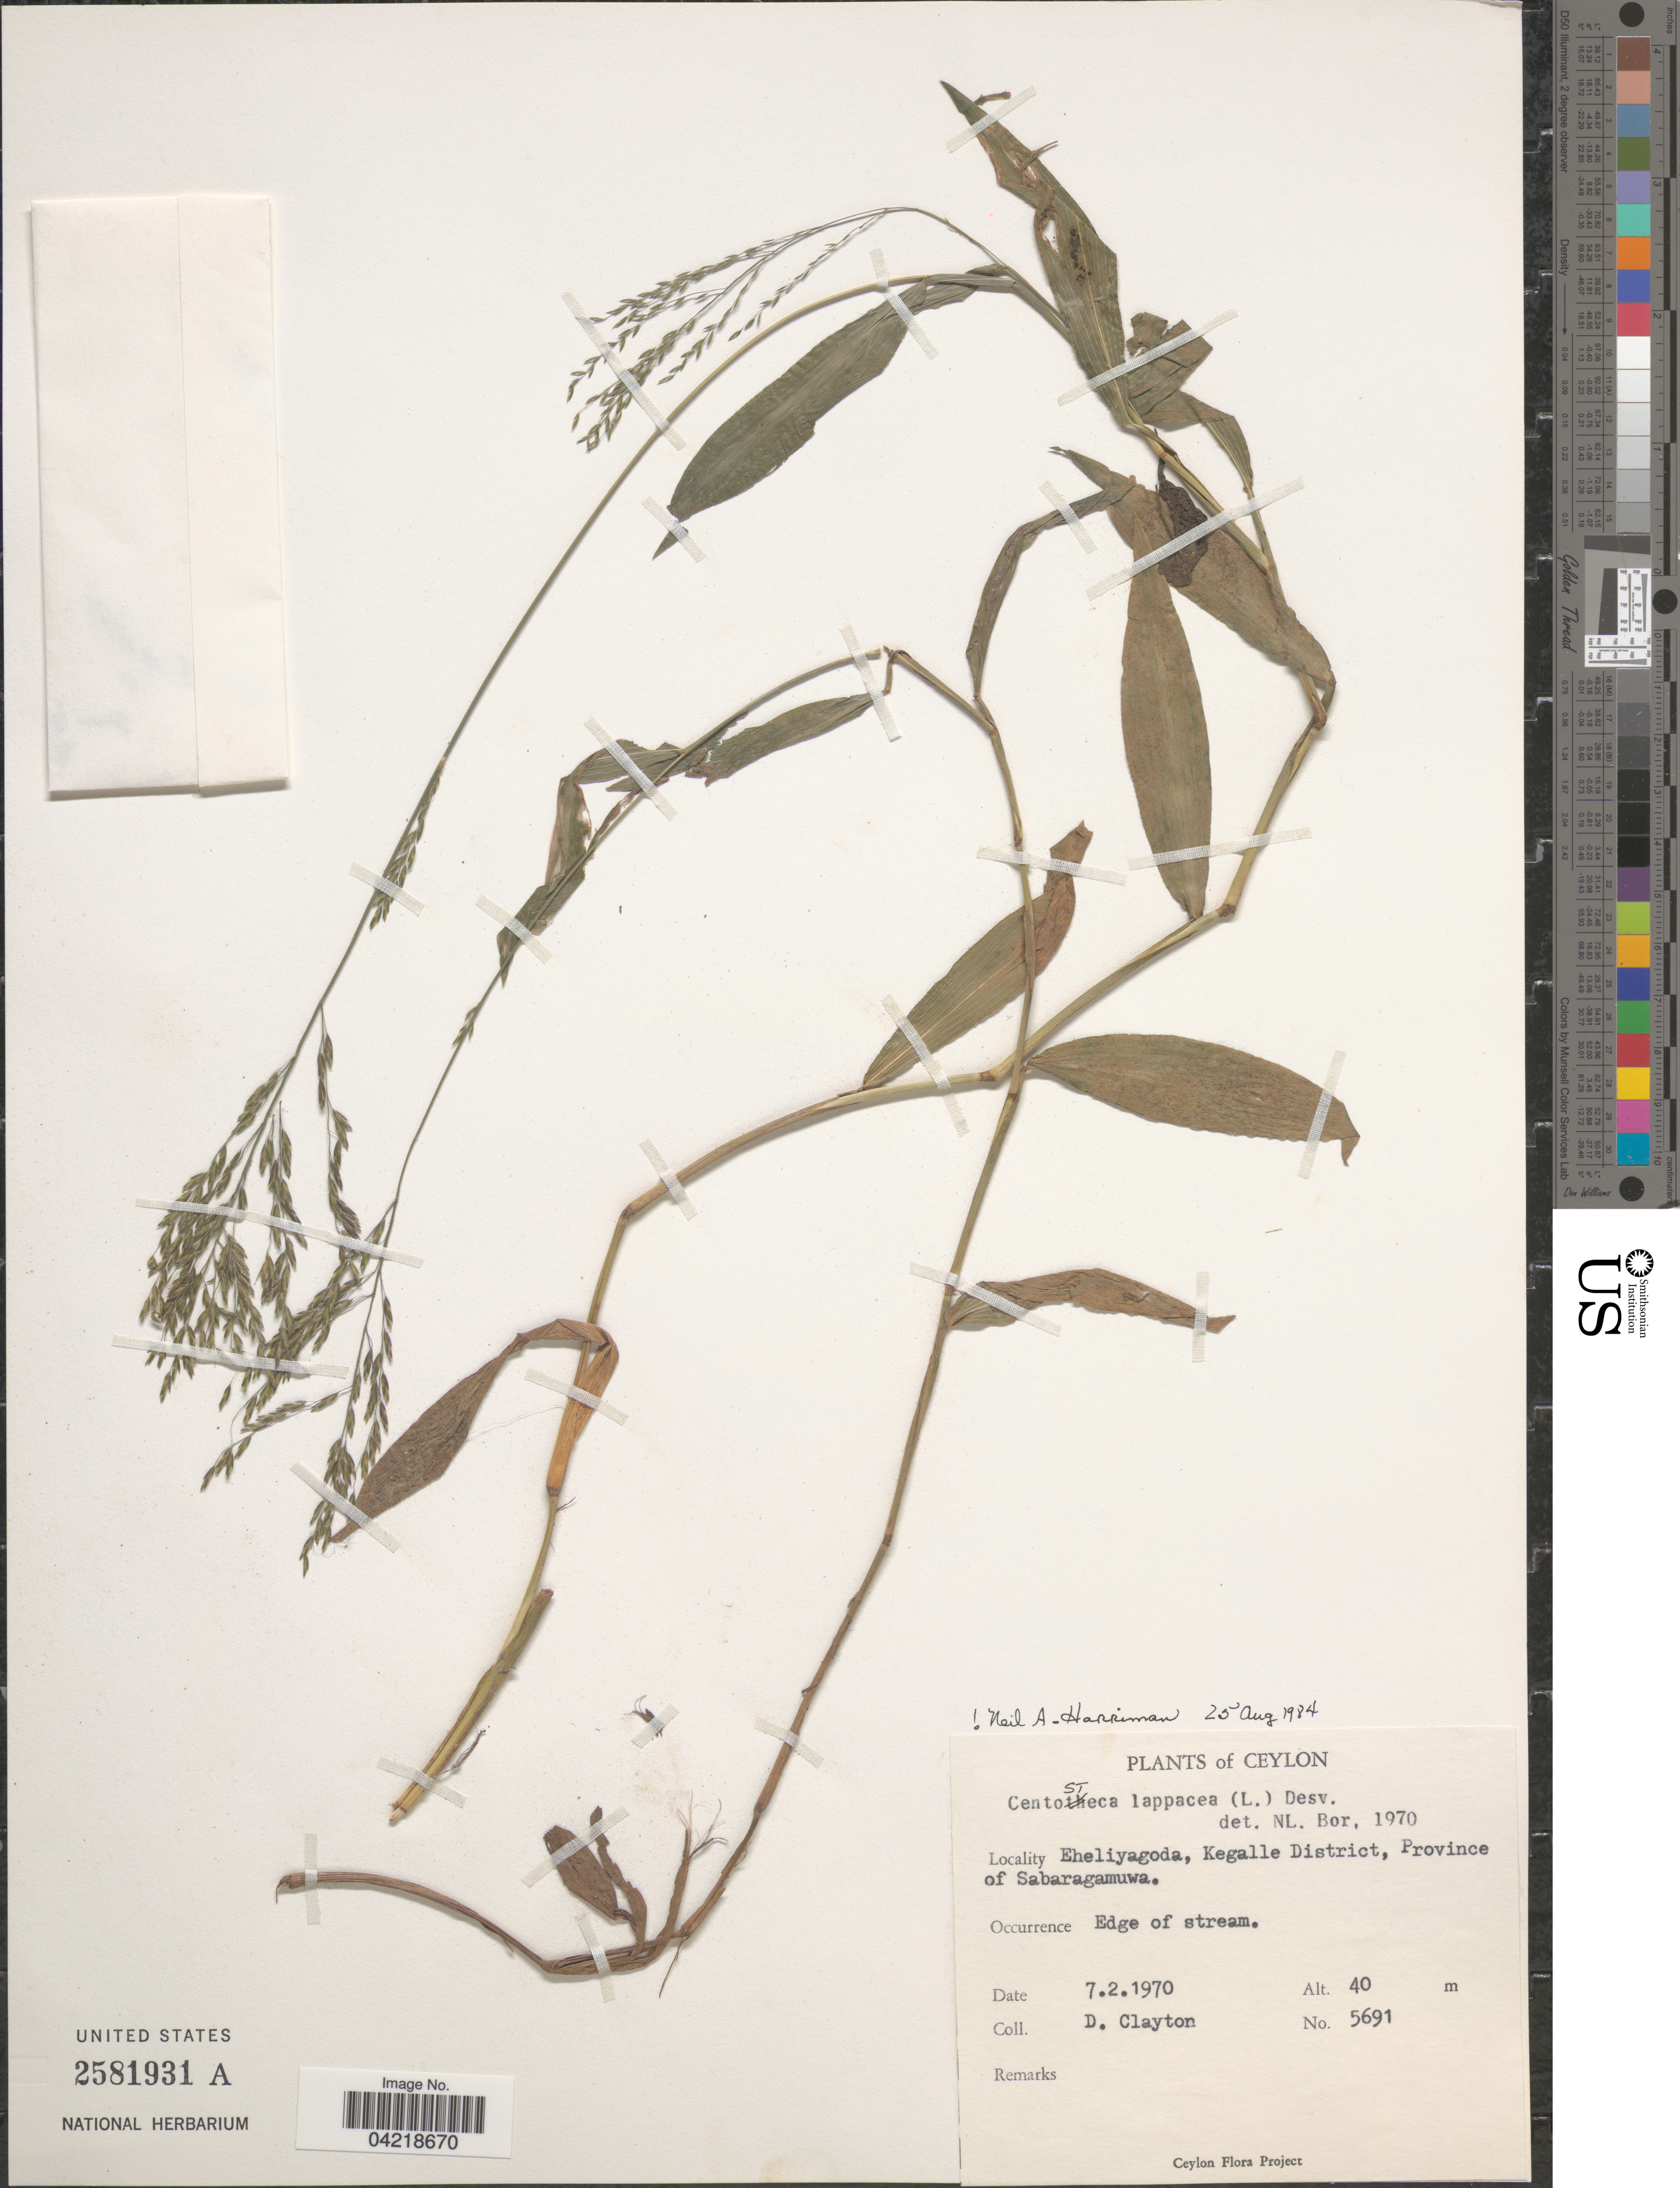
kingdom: Plantae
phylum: Tracheophyta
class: Liliopsida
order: Poales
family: Poaceae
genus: Centotheca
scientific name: Centotheca lappacea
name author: (L.) Desv.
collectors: D. Clayton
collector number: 5691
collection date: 1970-02-07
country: Sri Lanka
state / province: Sabaragamuwa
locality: Ceylon. Ehliyagoda, Kegalle District.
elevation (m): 40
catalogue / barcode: US 2581931A